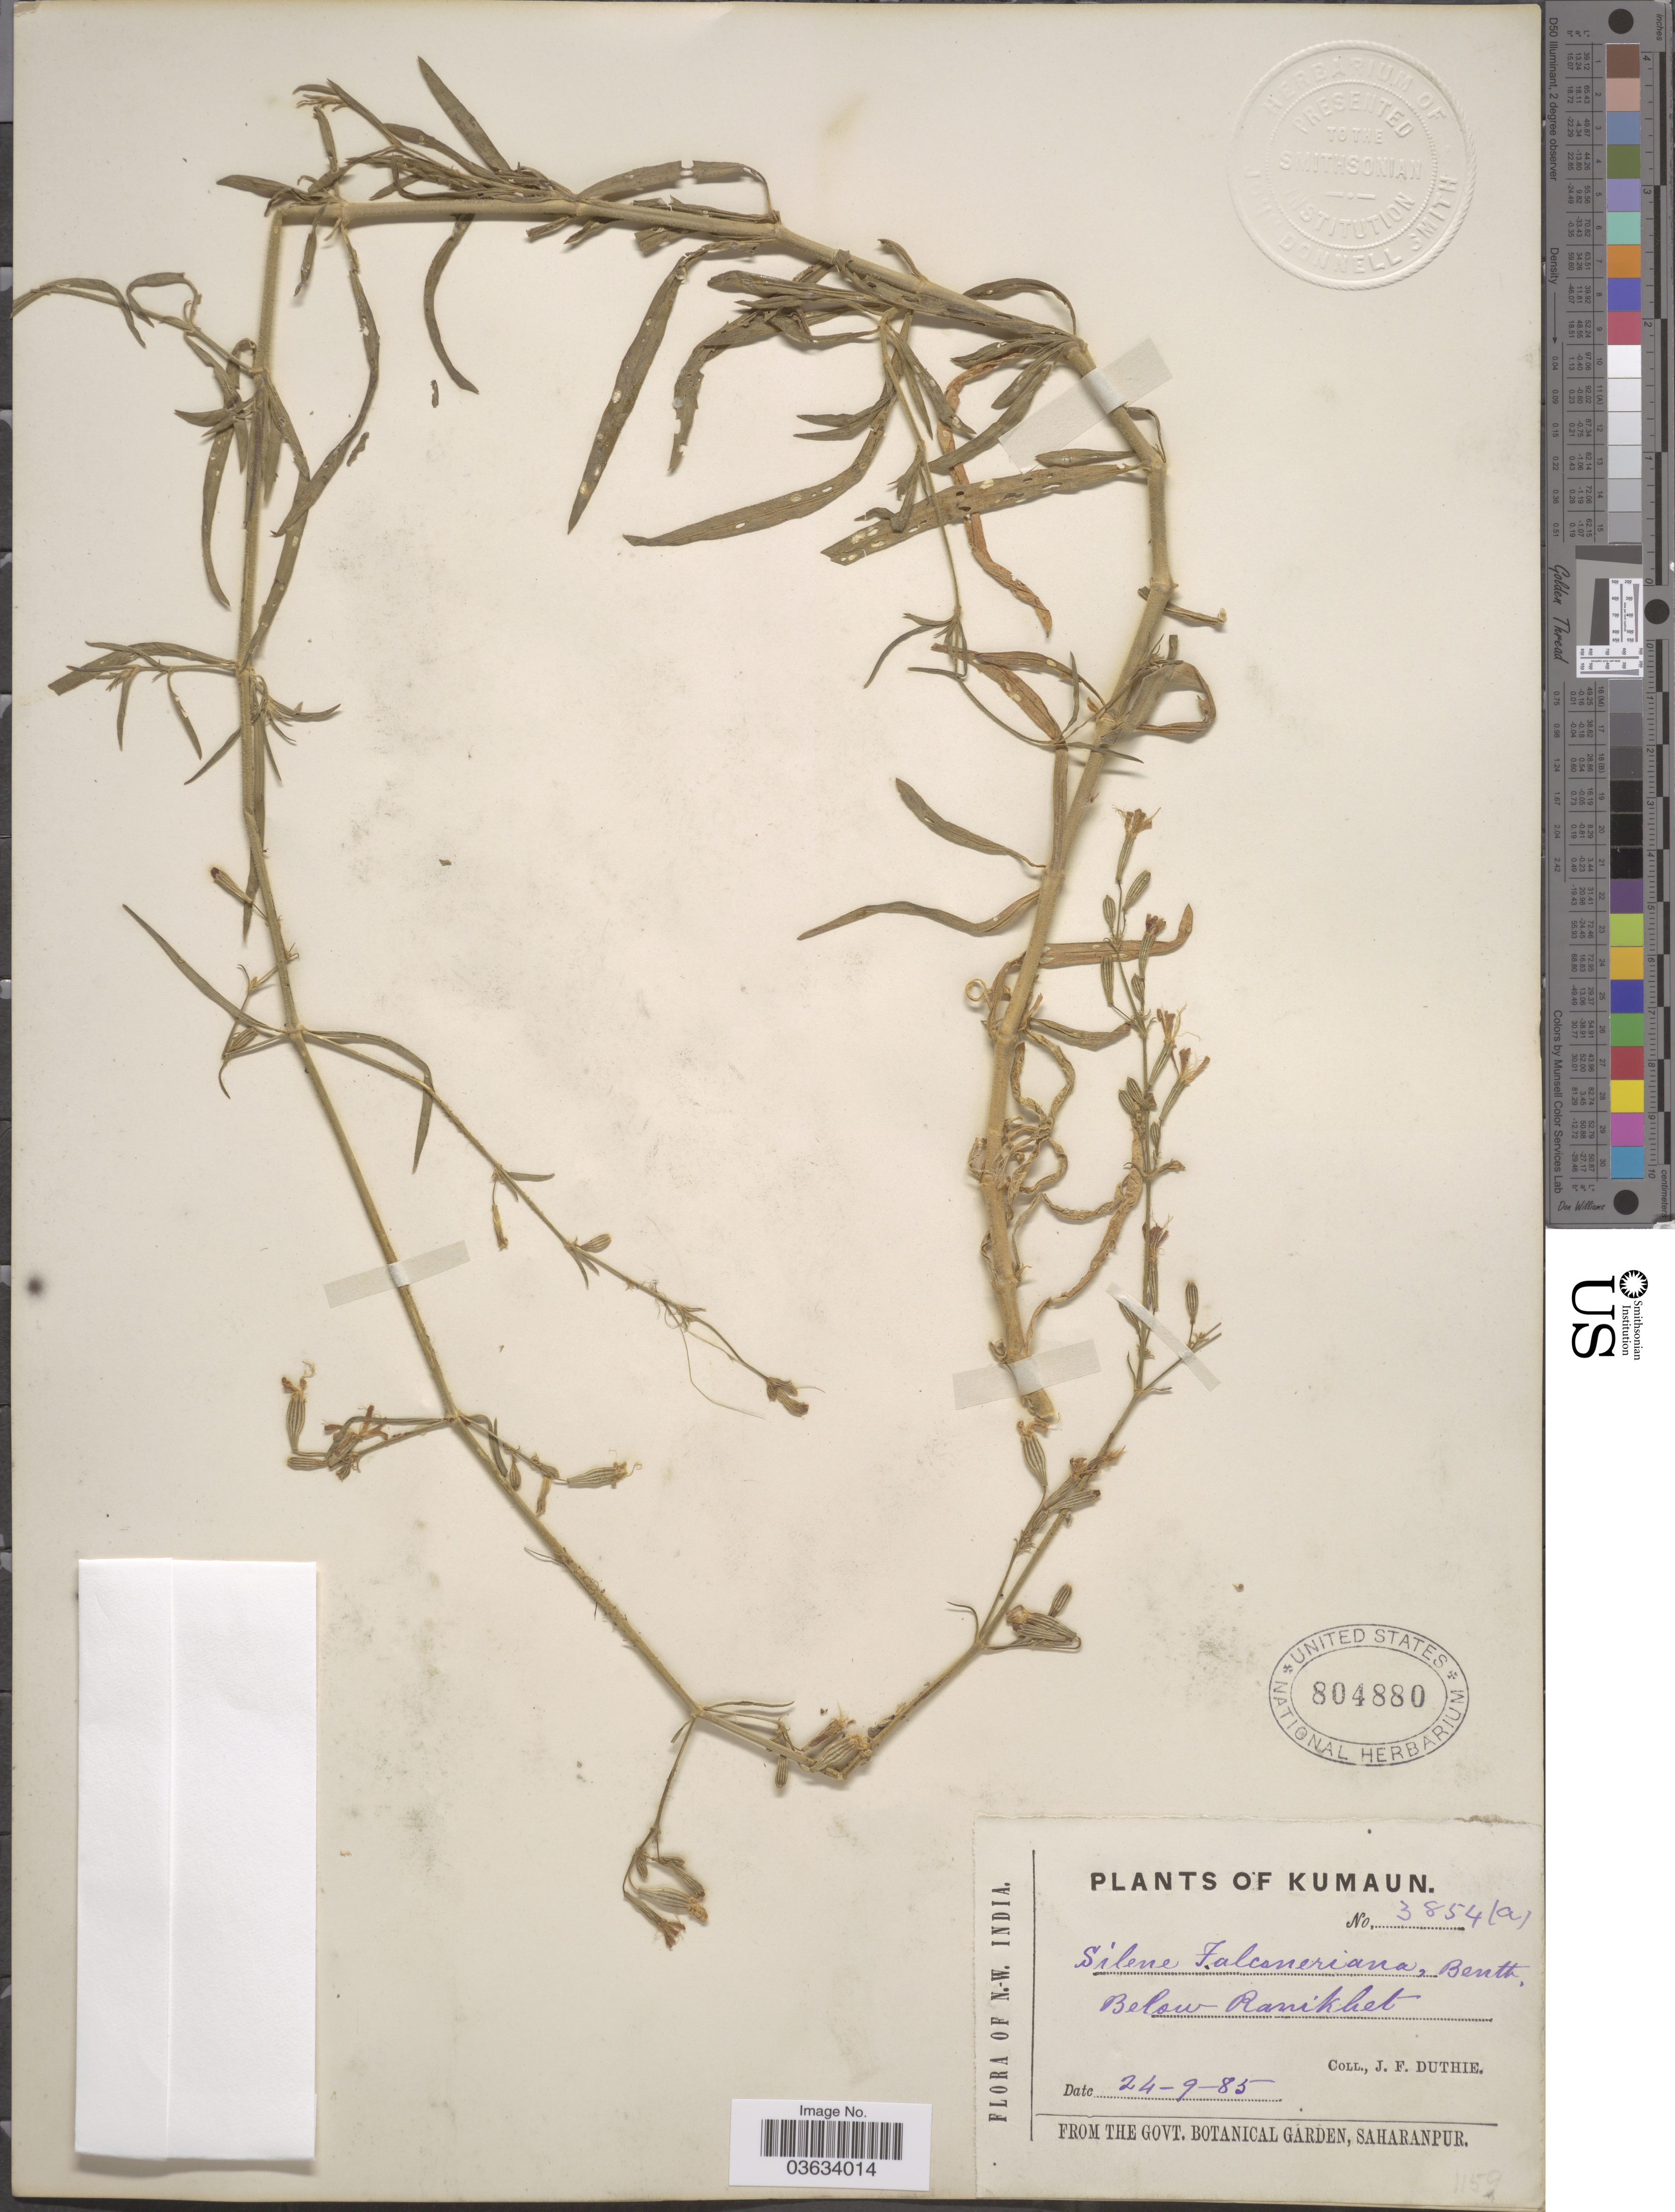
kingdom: Plantae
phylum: Tracheophyta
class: Magnoliopsida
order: Caryophyllales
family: Caryophyllaceae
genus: Silene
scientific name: Silene falconeriana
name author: Benth.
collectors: J. F. Duthie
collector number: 3854(a)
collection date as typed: Transcribed d/m/y: 24/9/85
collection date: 1885-09-24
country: India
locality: Kumaun. Below Ranikhet.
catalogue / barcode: US 804880